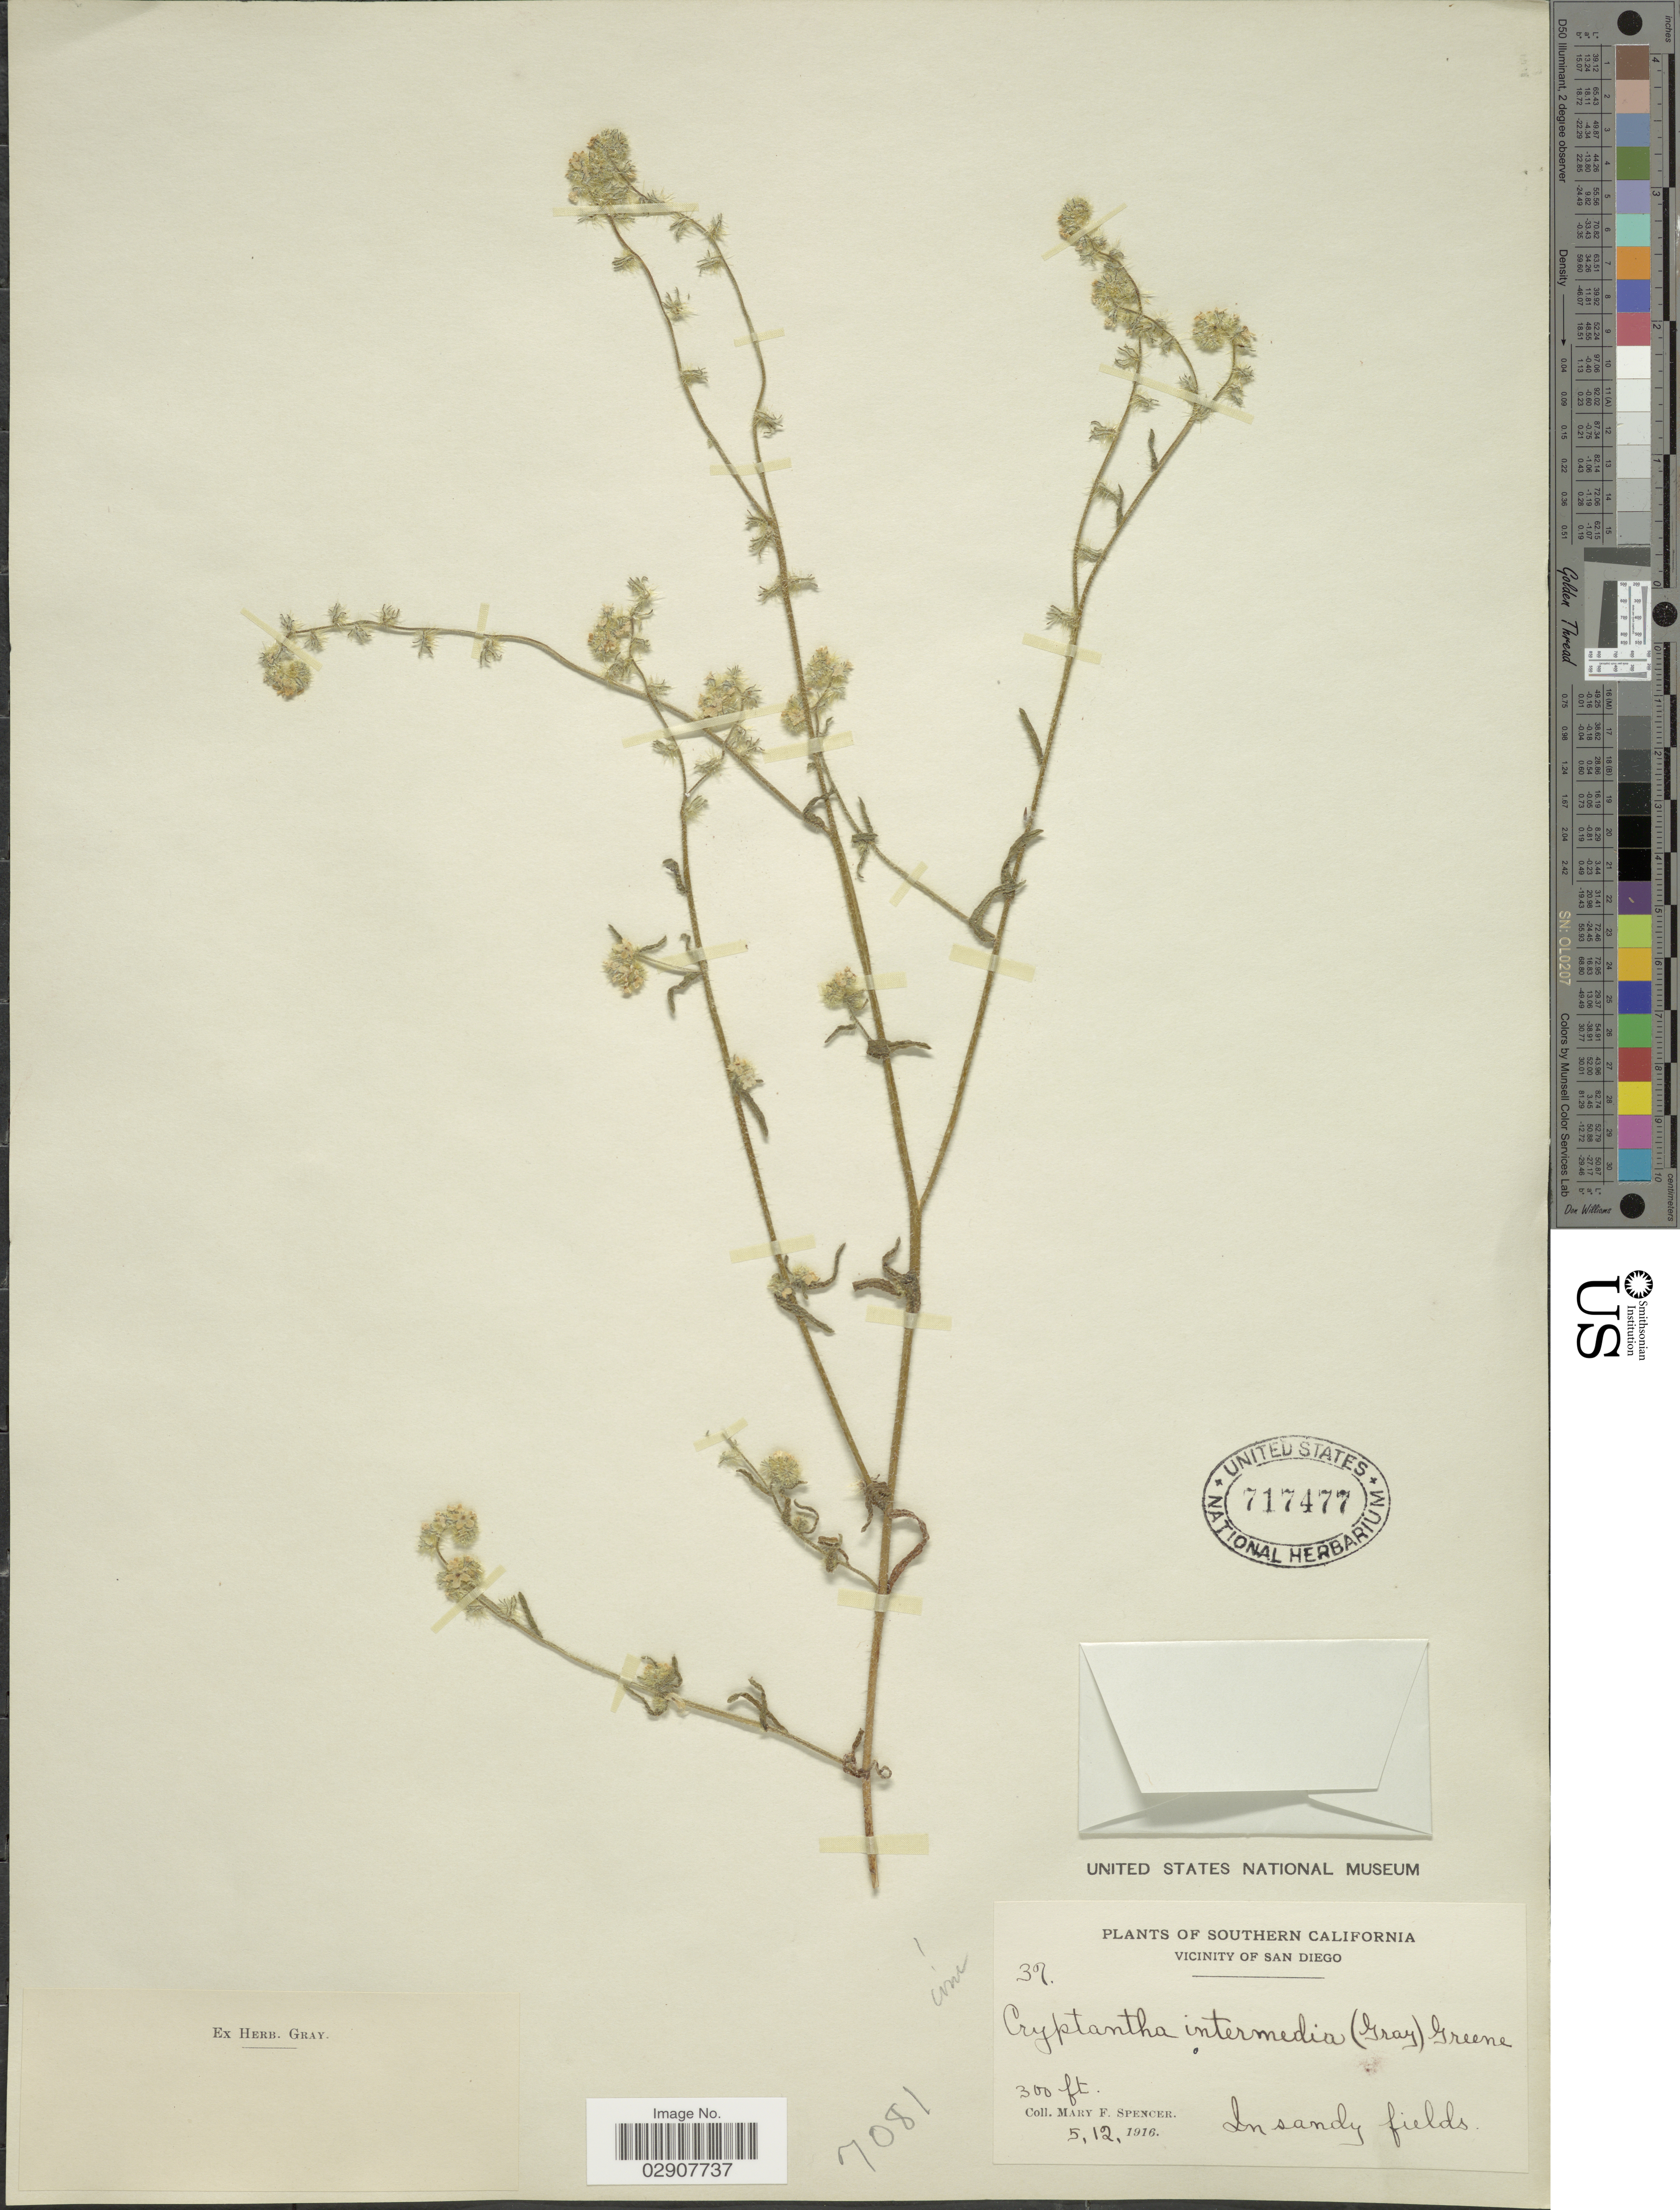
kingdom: Plantae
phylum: Tracheophyta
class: Magnoliopsida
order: Boraginales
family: Boraginaceae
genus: Cryptantha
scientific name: Cryptantha intermedia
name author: (A. Gray) Greene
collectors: M. Spencer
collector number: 37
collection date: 1916-05-12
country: United States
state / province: California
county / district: San Diego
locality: Southern California, Vicinity of San Diego.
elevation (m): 91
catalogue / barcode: US 717477